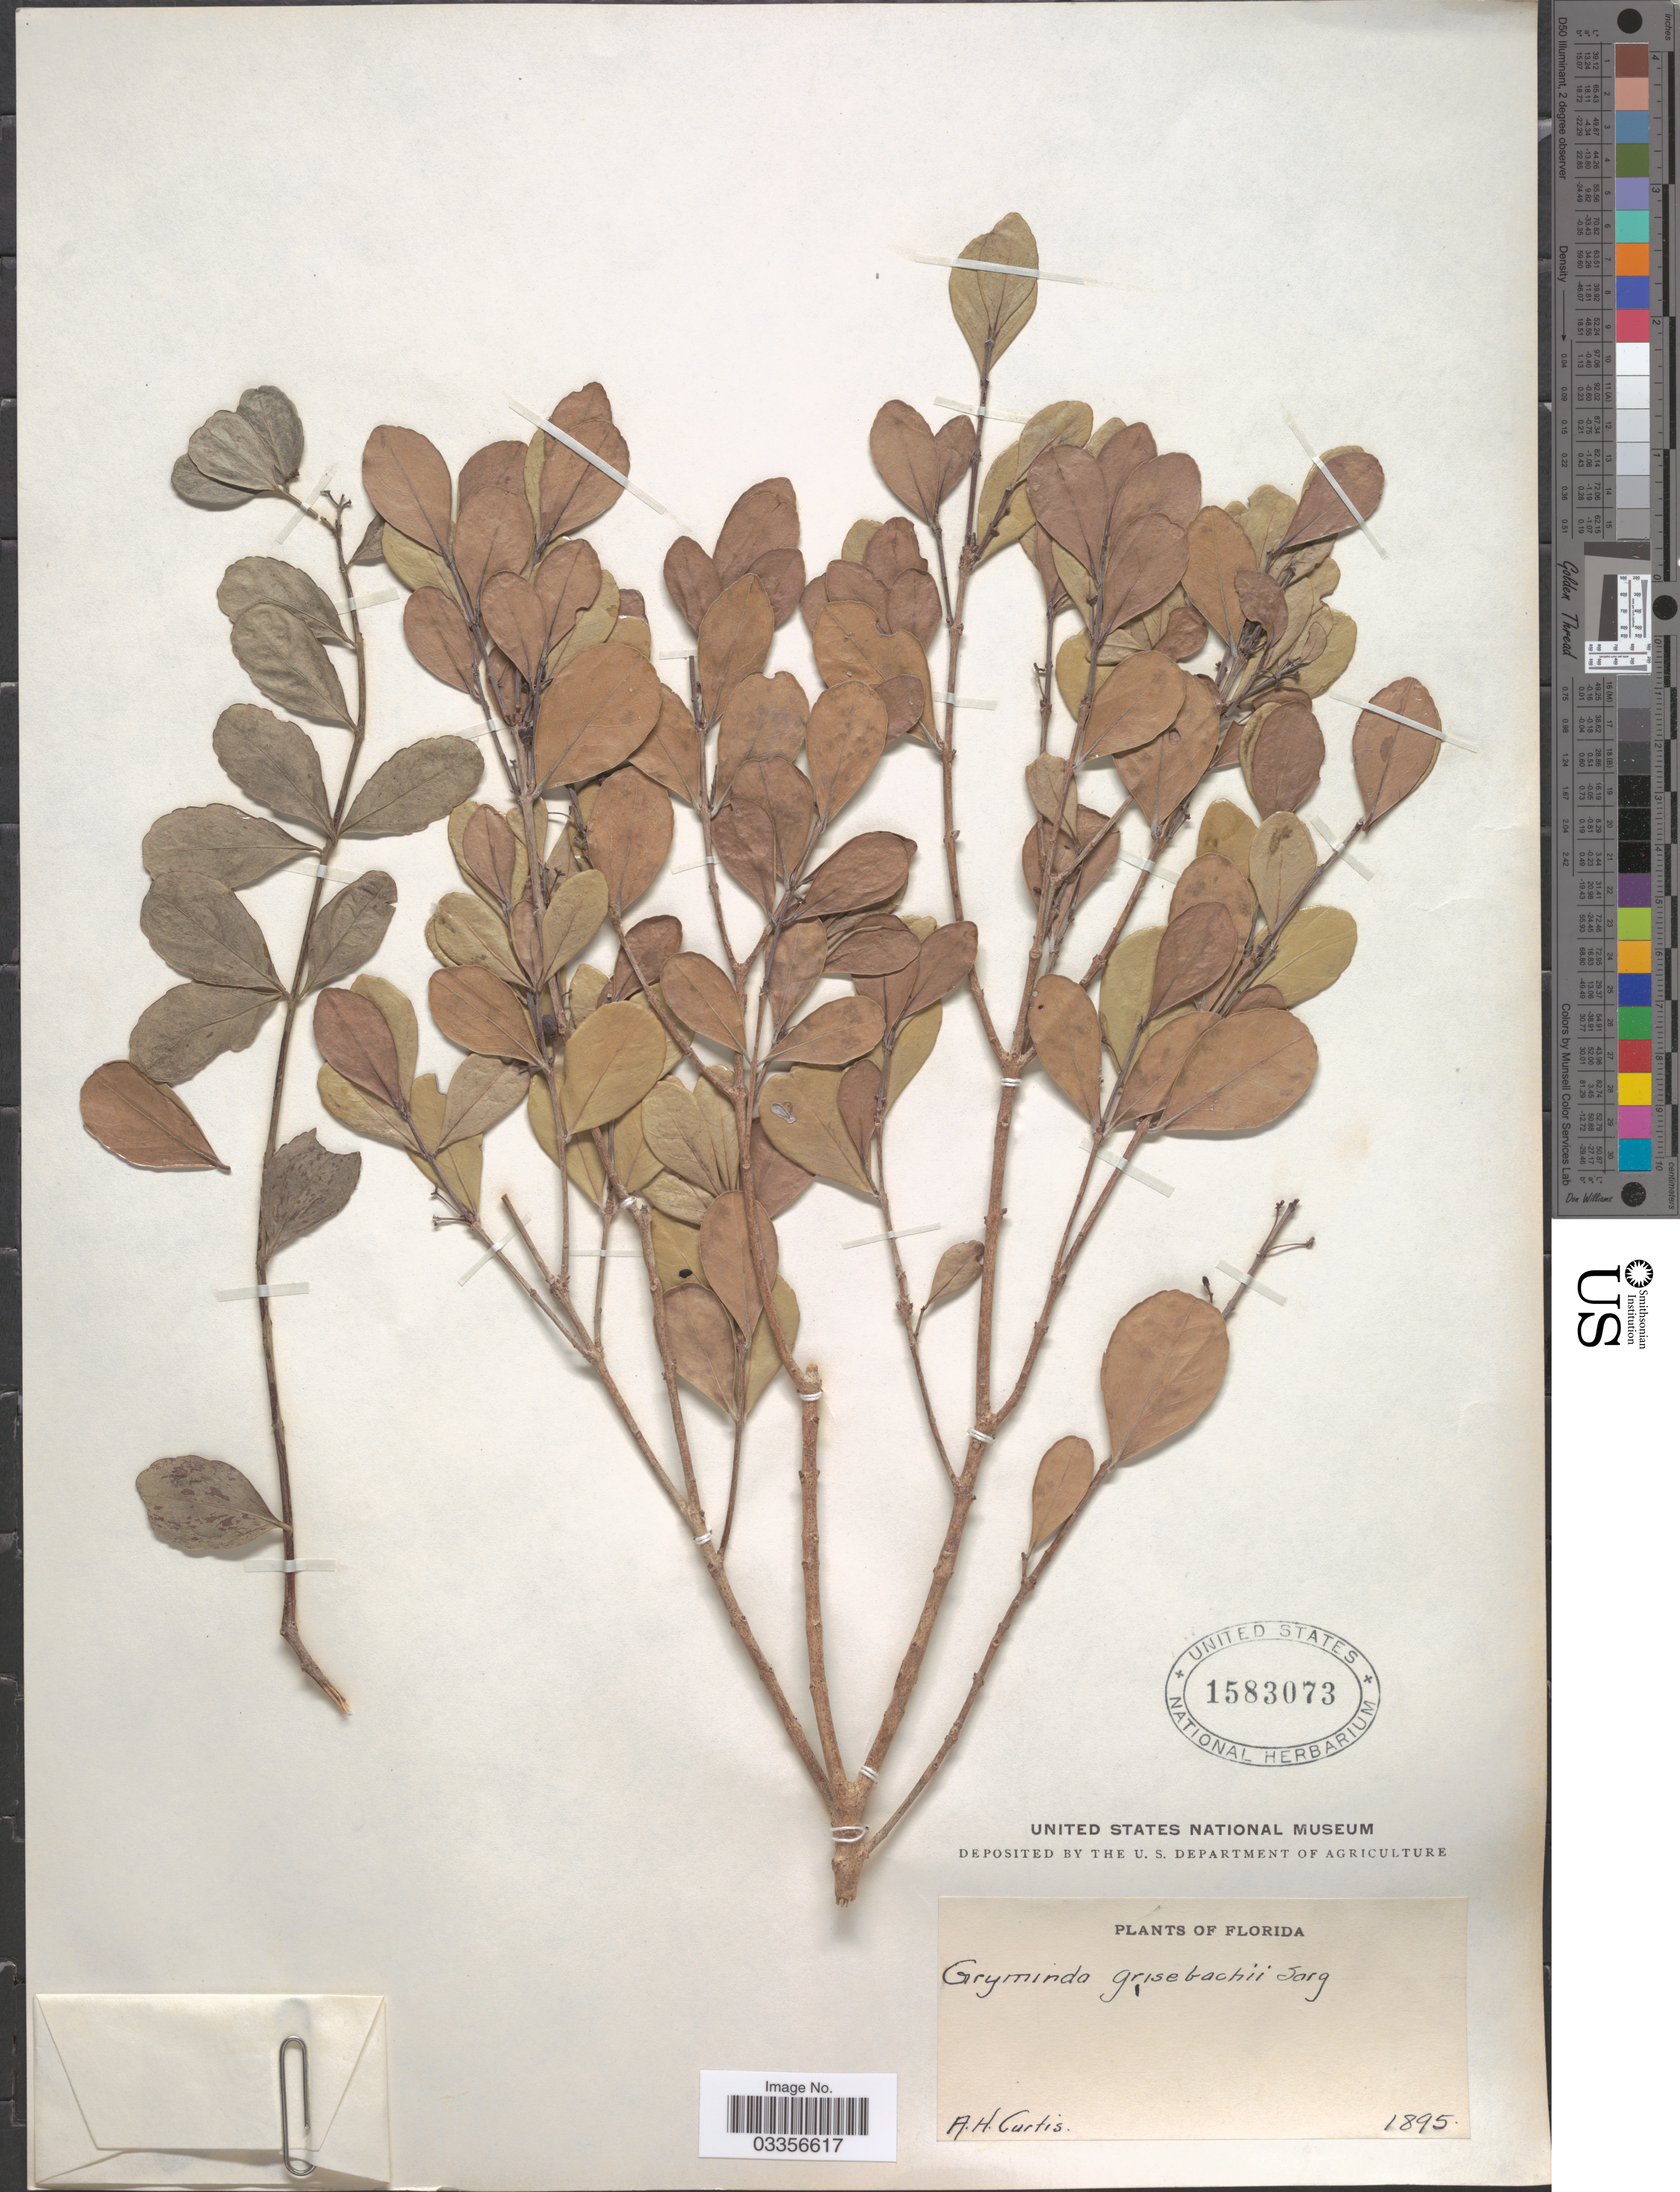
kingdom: Plantae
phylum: Tracheophyta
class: Magnoliopsida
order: Celastrales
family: Celastraceae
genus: Gyminda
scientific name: Gyminda grisebachii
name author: Sarg.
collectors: A. Curtis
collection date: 1895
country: United States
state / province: Florida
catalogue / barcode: US 1583073